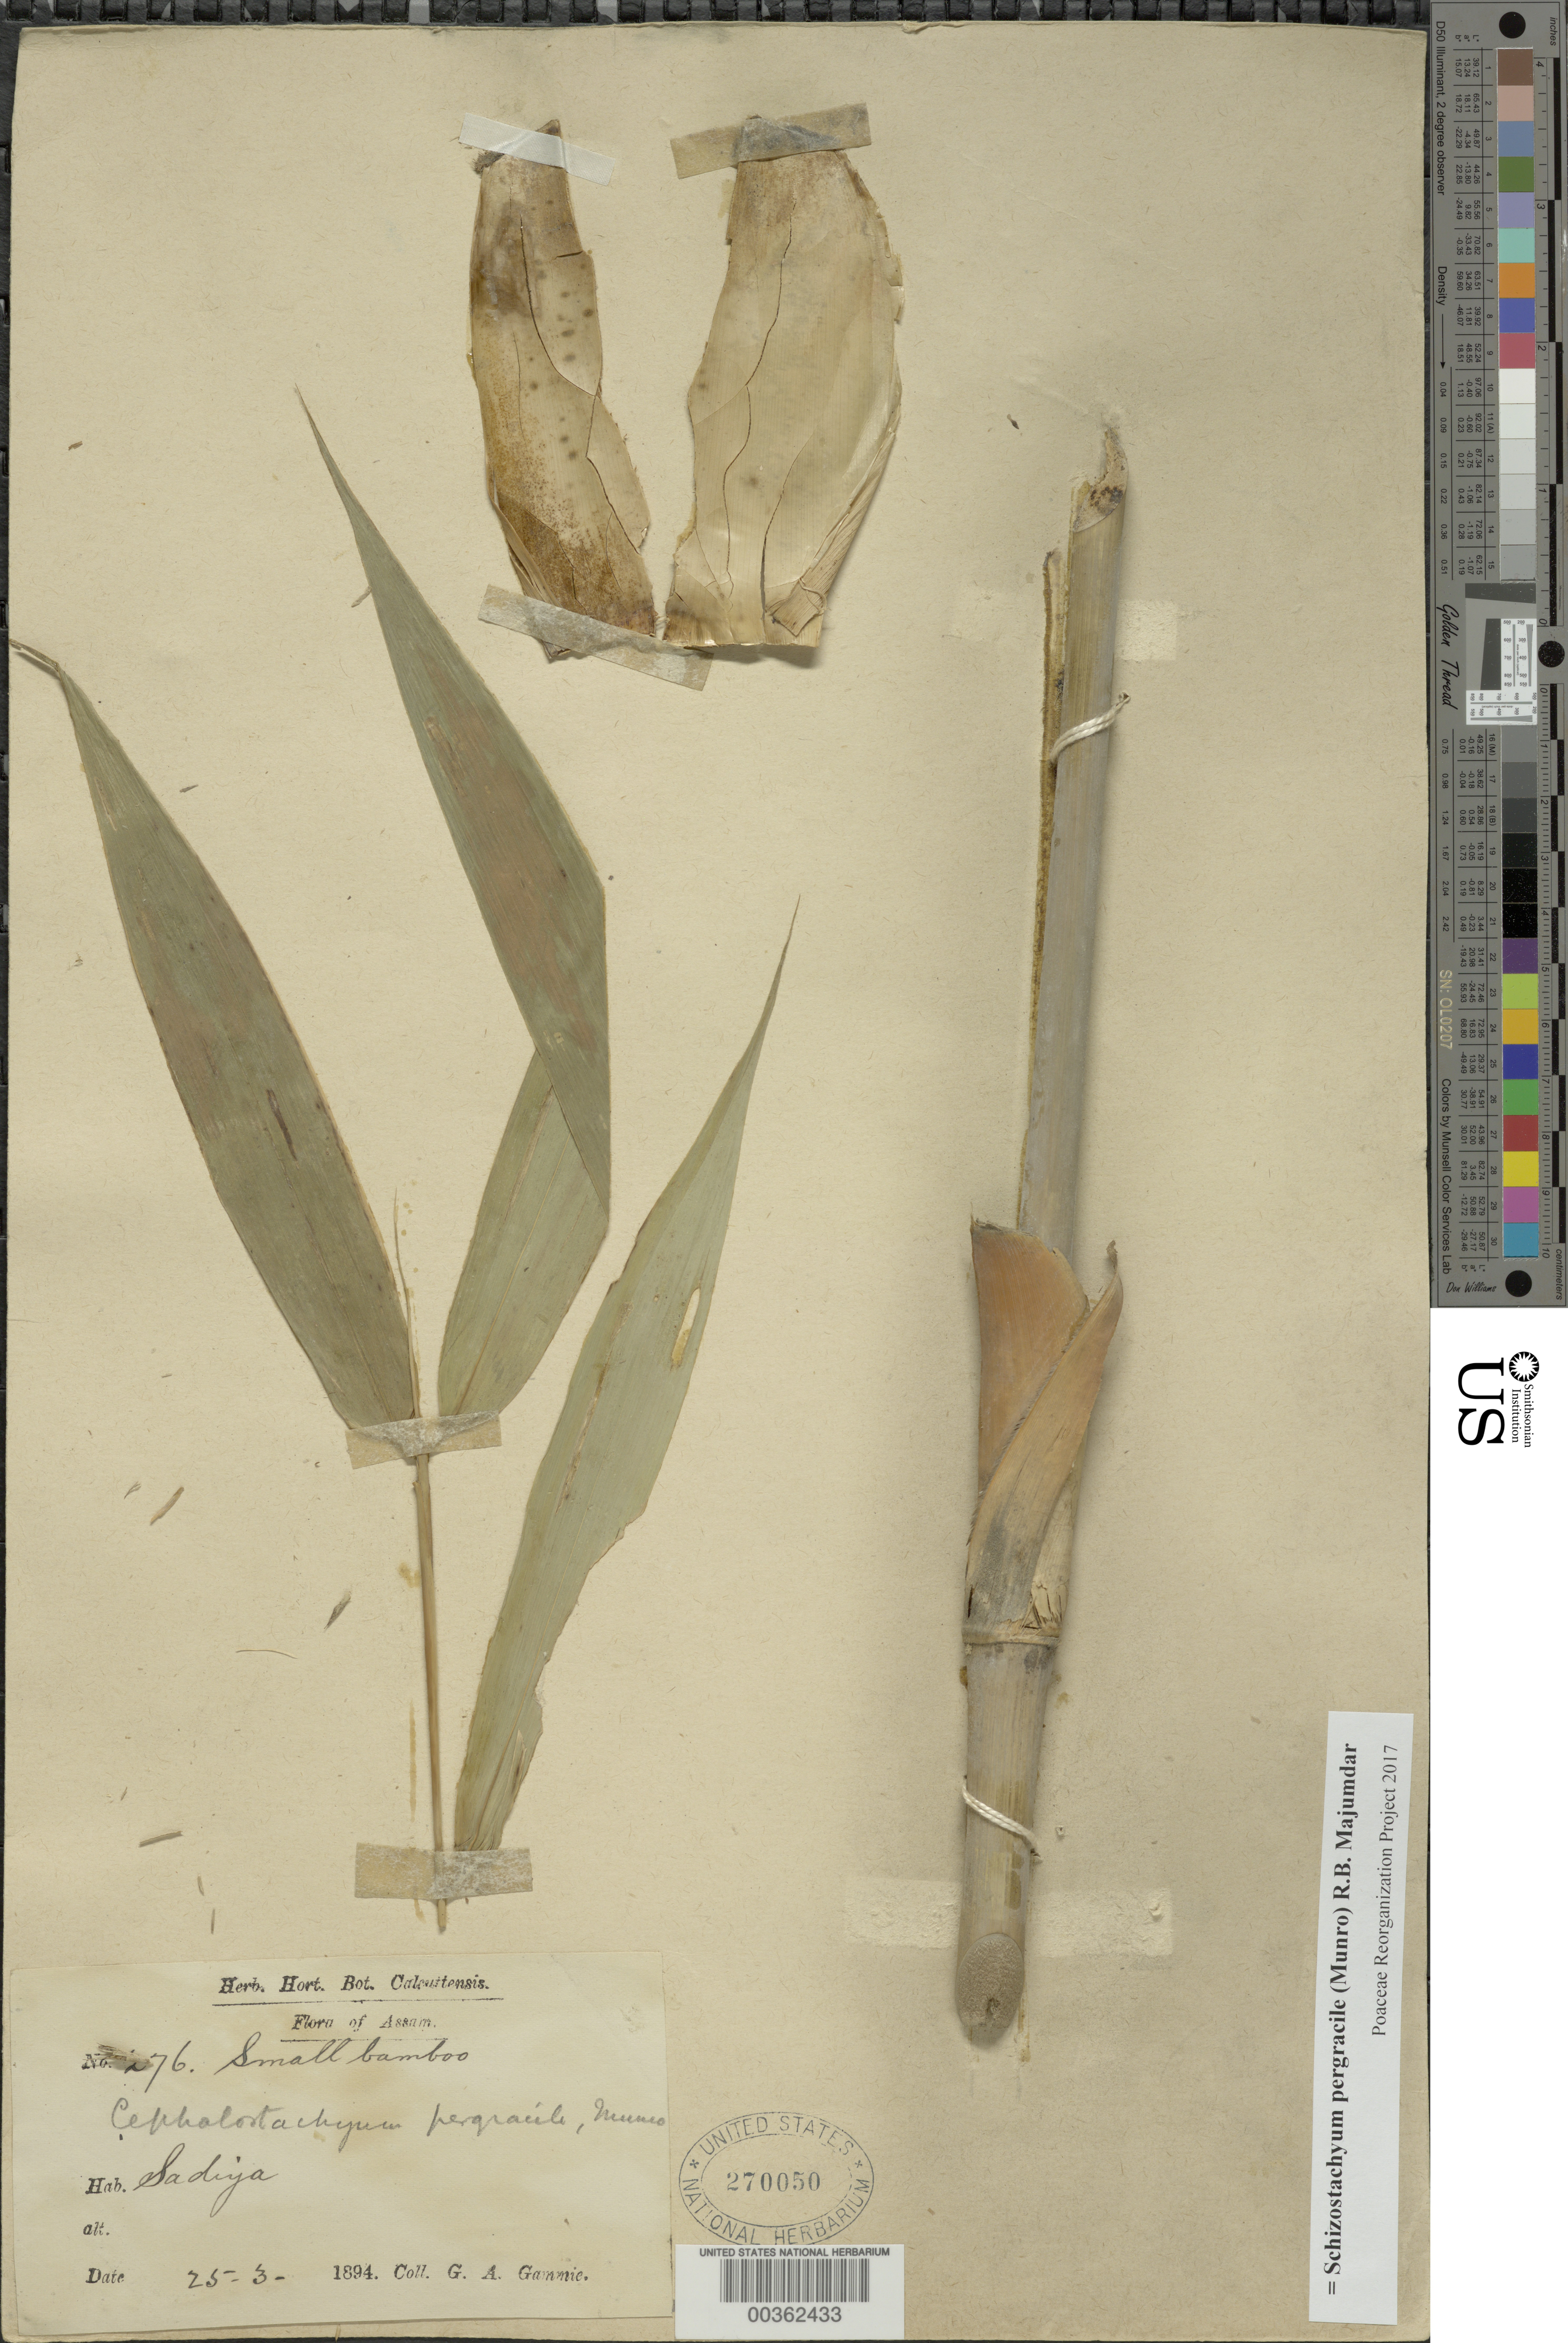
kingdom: Plantae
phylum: Tracheophyta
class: Liliopsida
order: Poales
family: Poaceae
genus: Schizostachyum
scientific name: Schizostachyum pergracile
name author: (Munro) R.B. Majumdar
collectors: G. Gammie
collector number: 276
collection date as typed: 25 Mar 1894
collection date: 1894-03-25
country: India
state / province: Assam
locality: Flora of assam, sadiya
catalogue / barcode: US 270050